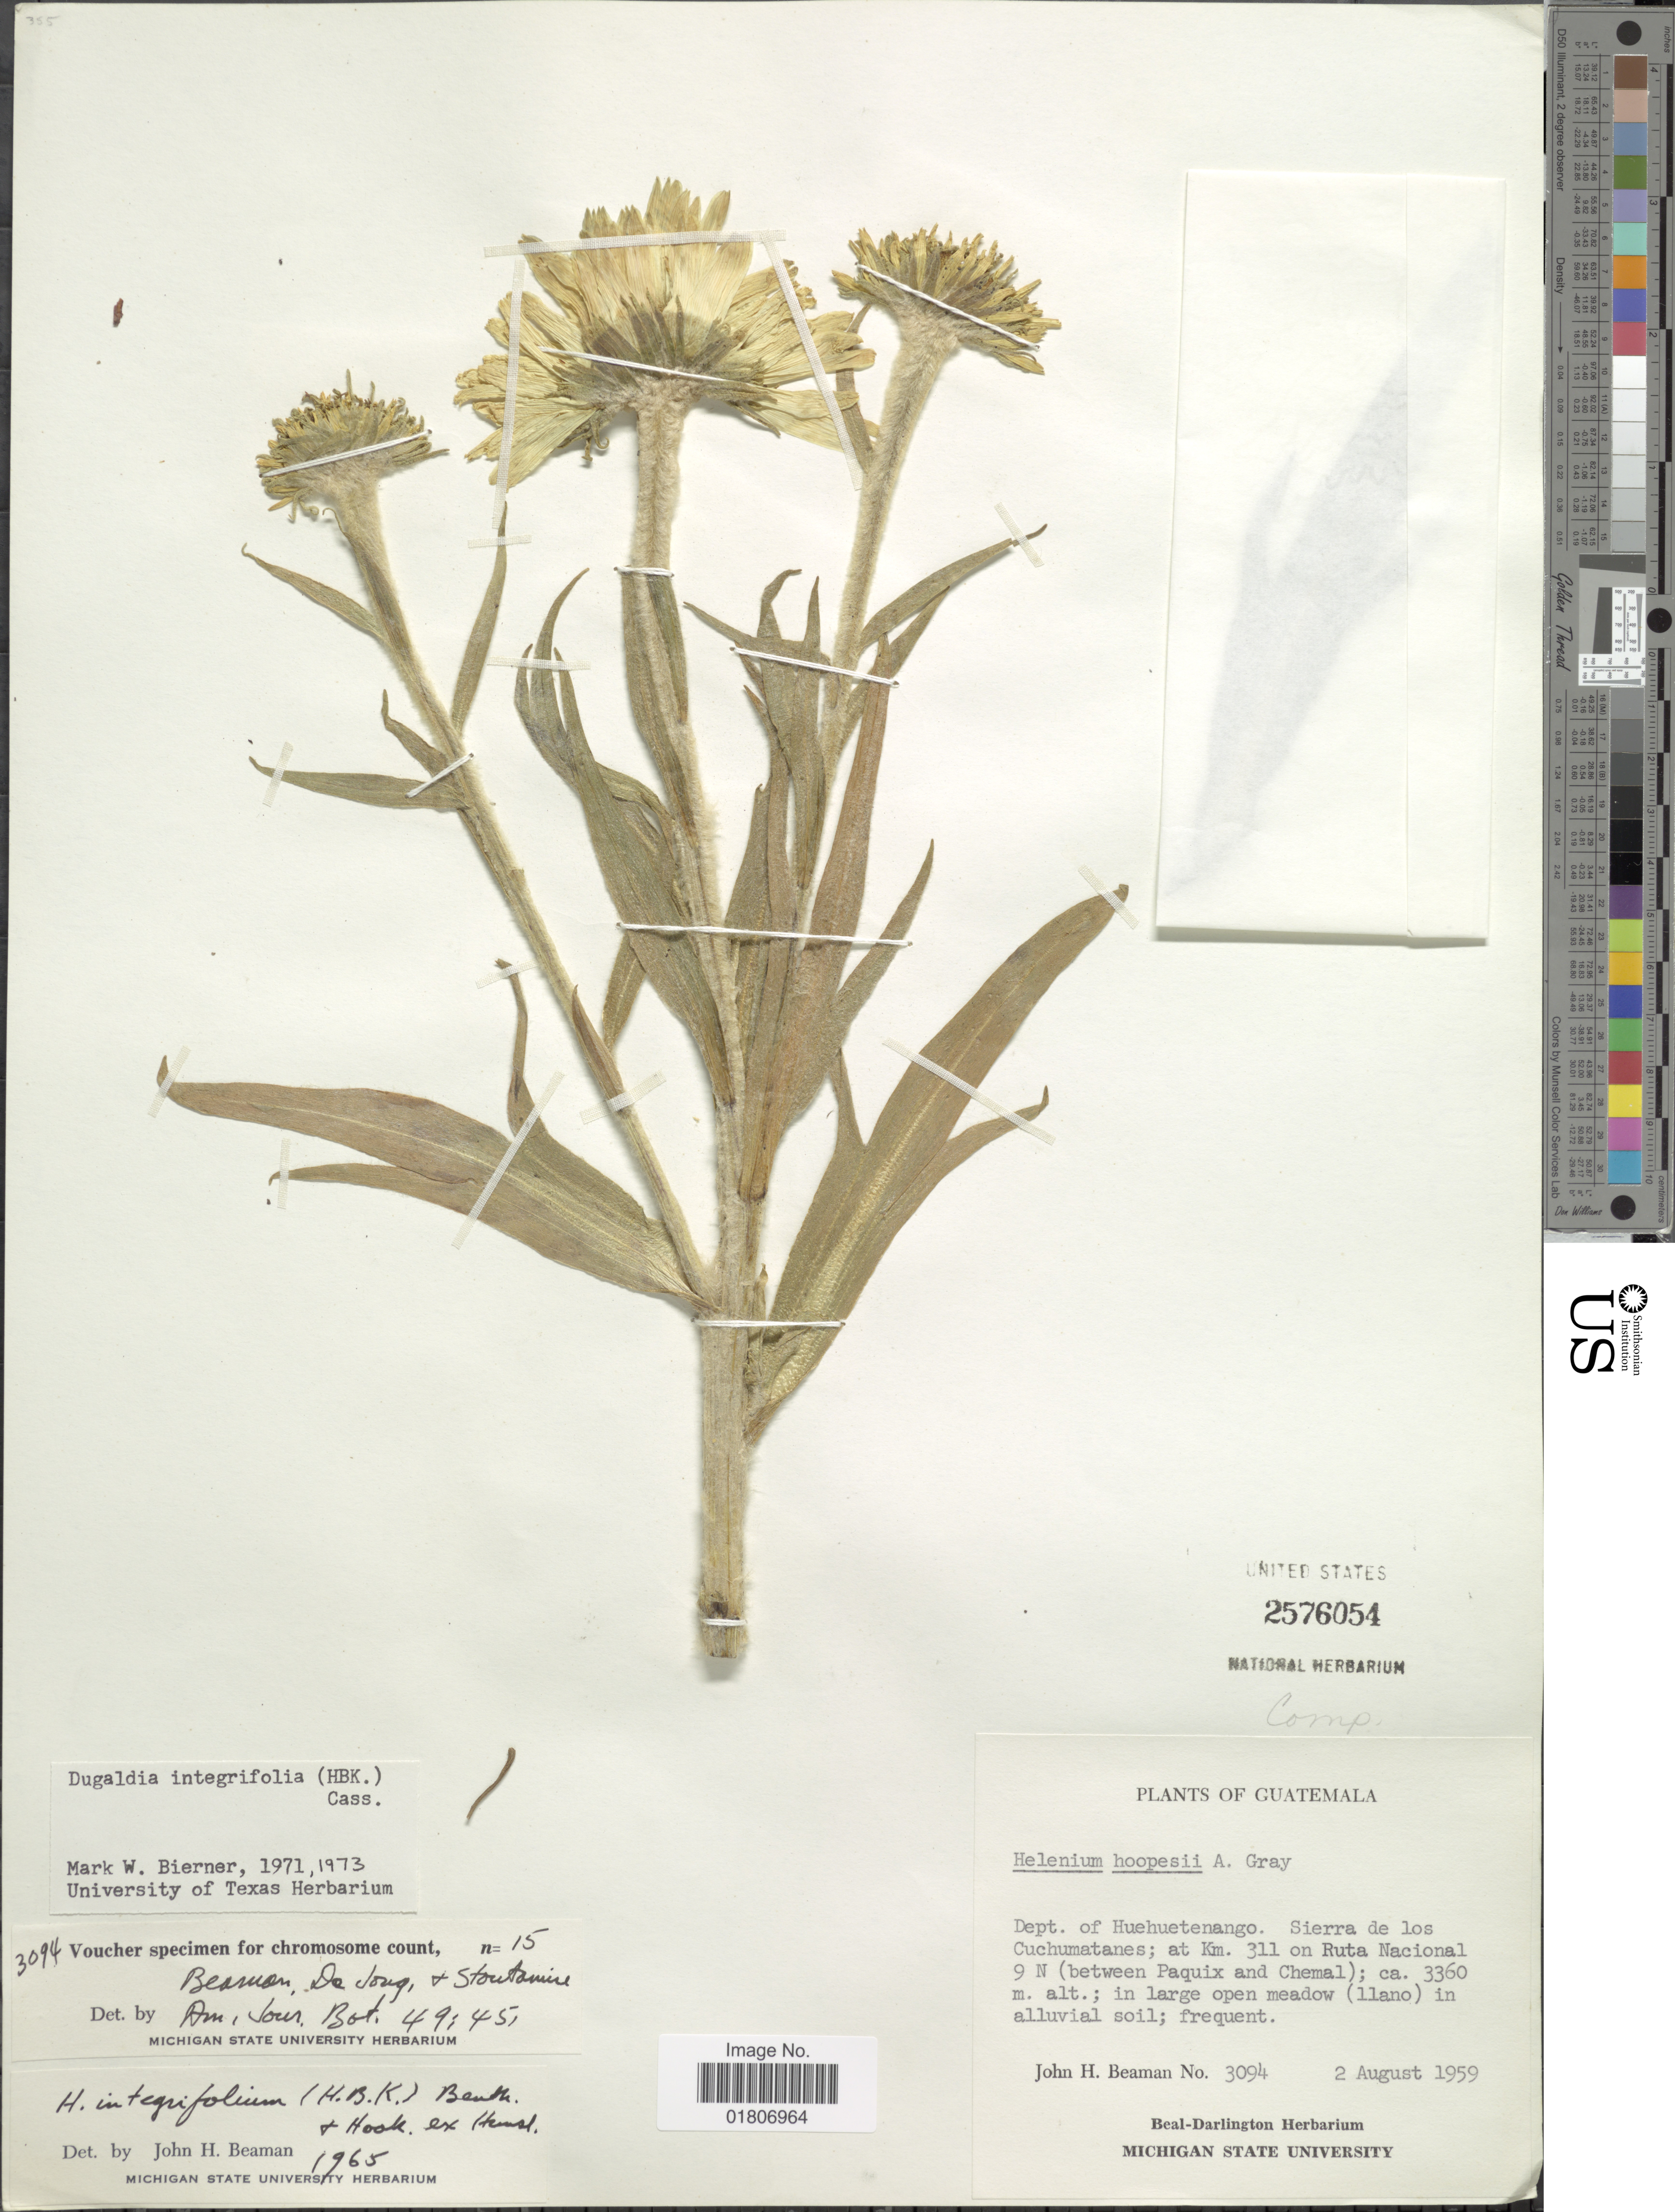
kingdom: Plantae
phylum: Tracheophyta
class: Magnoliopsida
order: Asterales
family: Asteraceae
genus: Dugaldia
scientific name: Dugaldia hoopesii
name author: (A. Gray) Rydb.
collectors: J. H. Beaman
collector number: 3094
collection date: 1959-08-02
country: Guatemala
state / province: Huehuetenango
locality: Sierra de los Cuchumatanes; at Km. 311 on Ruta Nacional 9 N (between Paquix and Chemal)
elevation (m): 3360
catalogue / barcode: US 2576054